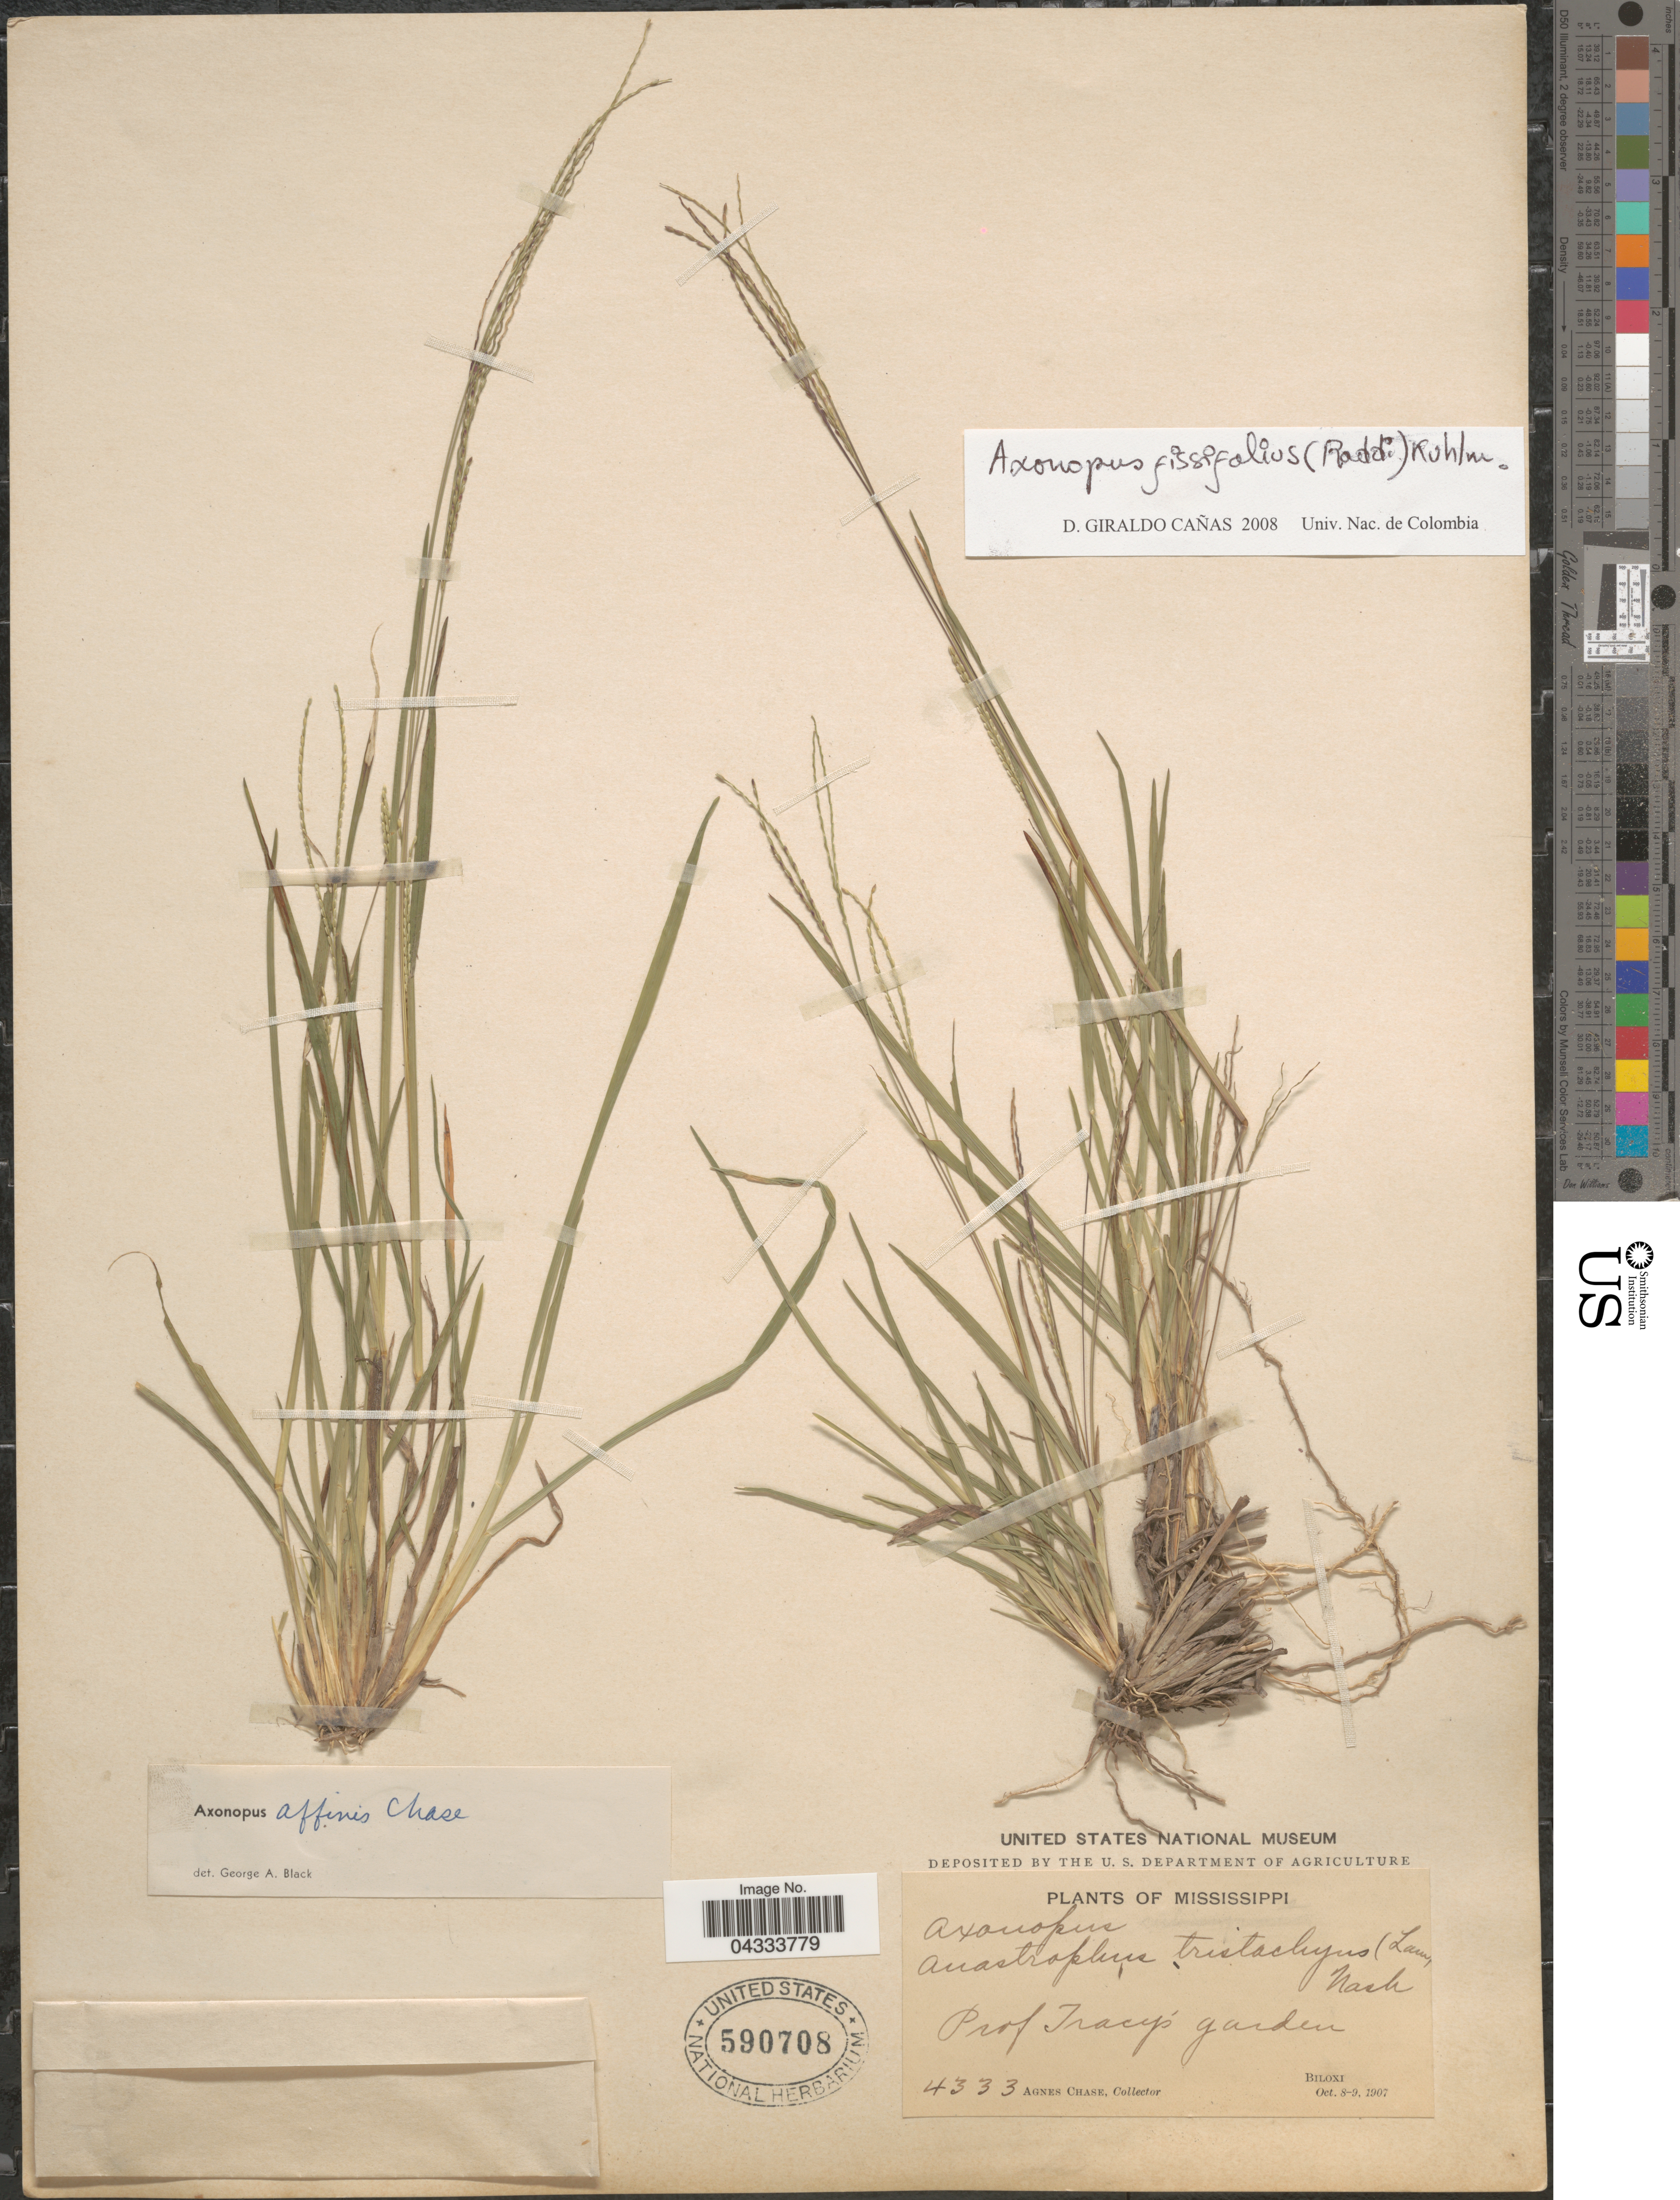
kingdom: Plantae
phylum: Tracheophyta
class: Liliopsida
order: Poales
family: Poaceae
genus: Axonopus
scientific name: Axonopus fissifolius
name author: (Raddi) Kuhlm.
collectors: A. Chase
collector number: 4333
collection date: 1907-10-08/1907-10-09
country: United States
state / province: Mississippi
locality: Prof Tracy's garden. Biloxi.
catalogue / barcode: US 590708